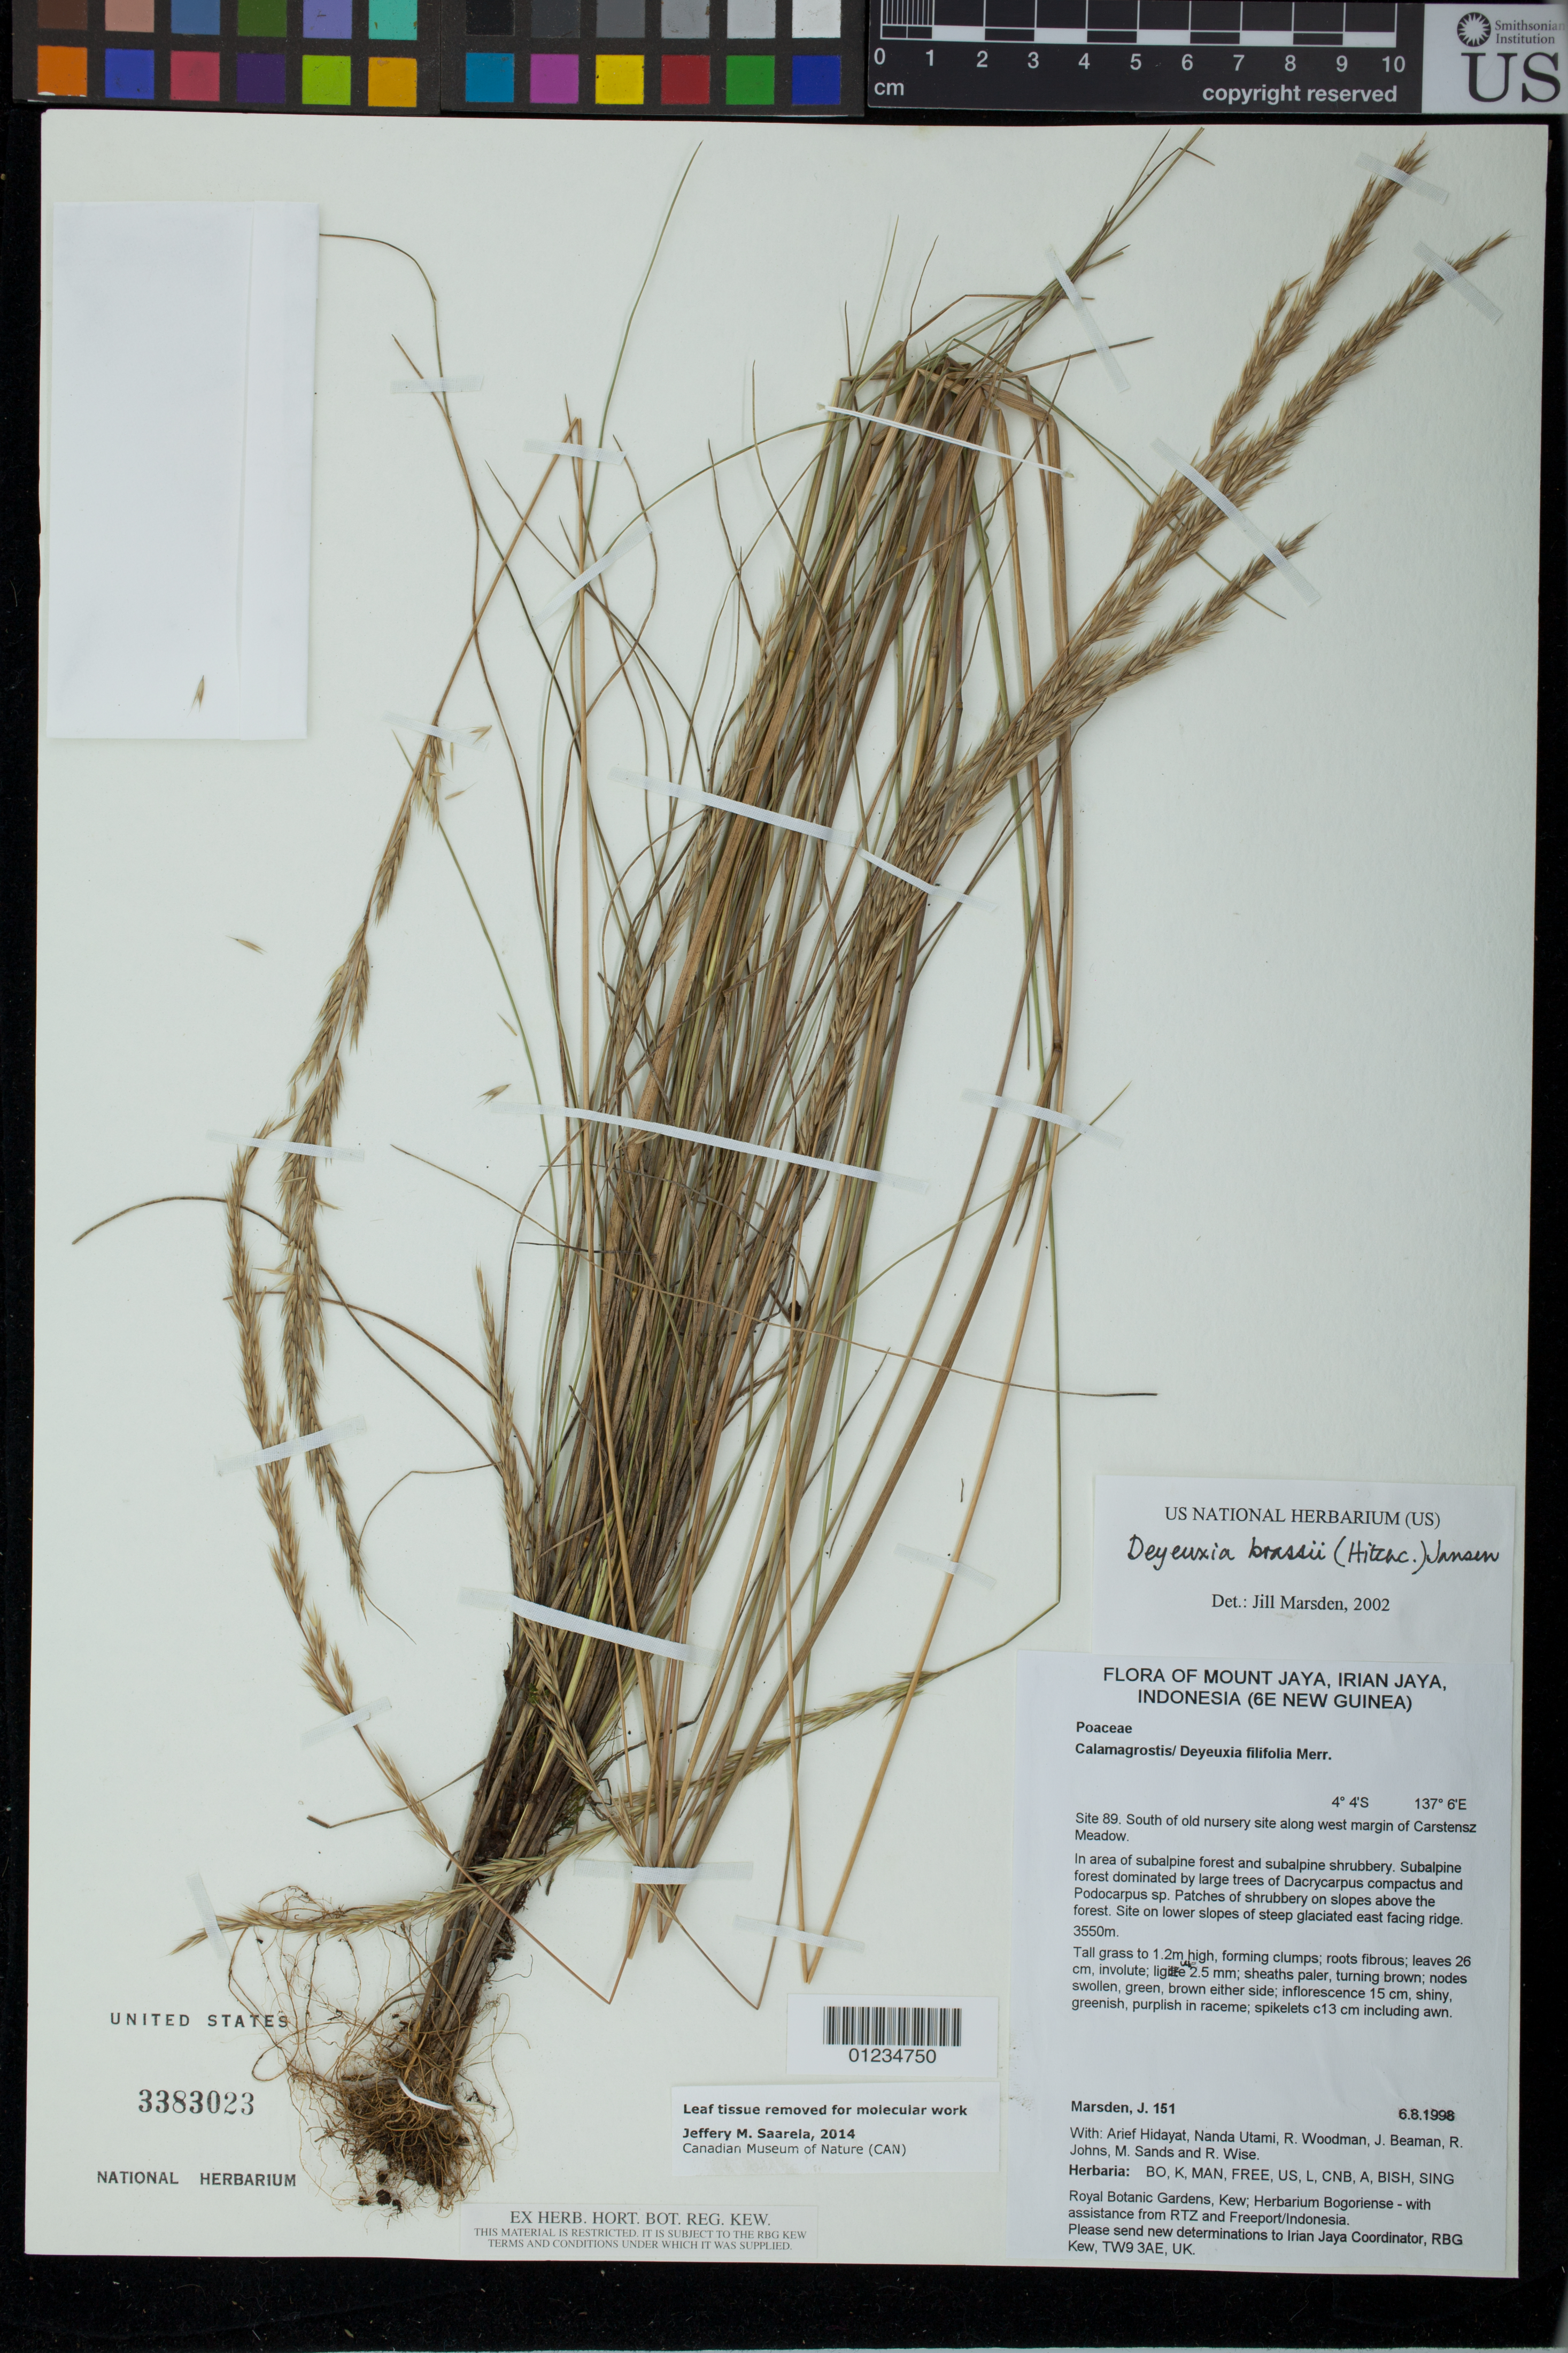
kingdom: Plantae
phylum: Tracheophyta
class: Liliopsida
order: Poales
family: Poaceae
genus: Pentapogon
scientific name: Pentapogon chaseianus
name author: (Bor) P.M. Peterson et al.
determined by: Wagner, W. L., (BOT), Smithsonian Institution - National Museum of Natural History (UNITED STATES)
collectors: J. Marsden & et al.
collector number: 151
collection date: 1998-08-06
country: Indonesia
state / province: Papua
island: New Guinea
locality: Mount Jaya. Site 89. South of old nursery site along west margin of Carstensz Meadow. Irian Jaya.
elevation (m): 3550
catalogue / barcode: US 3383023